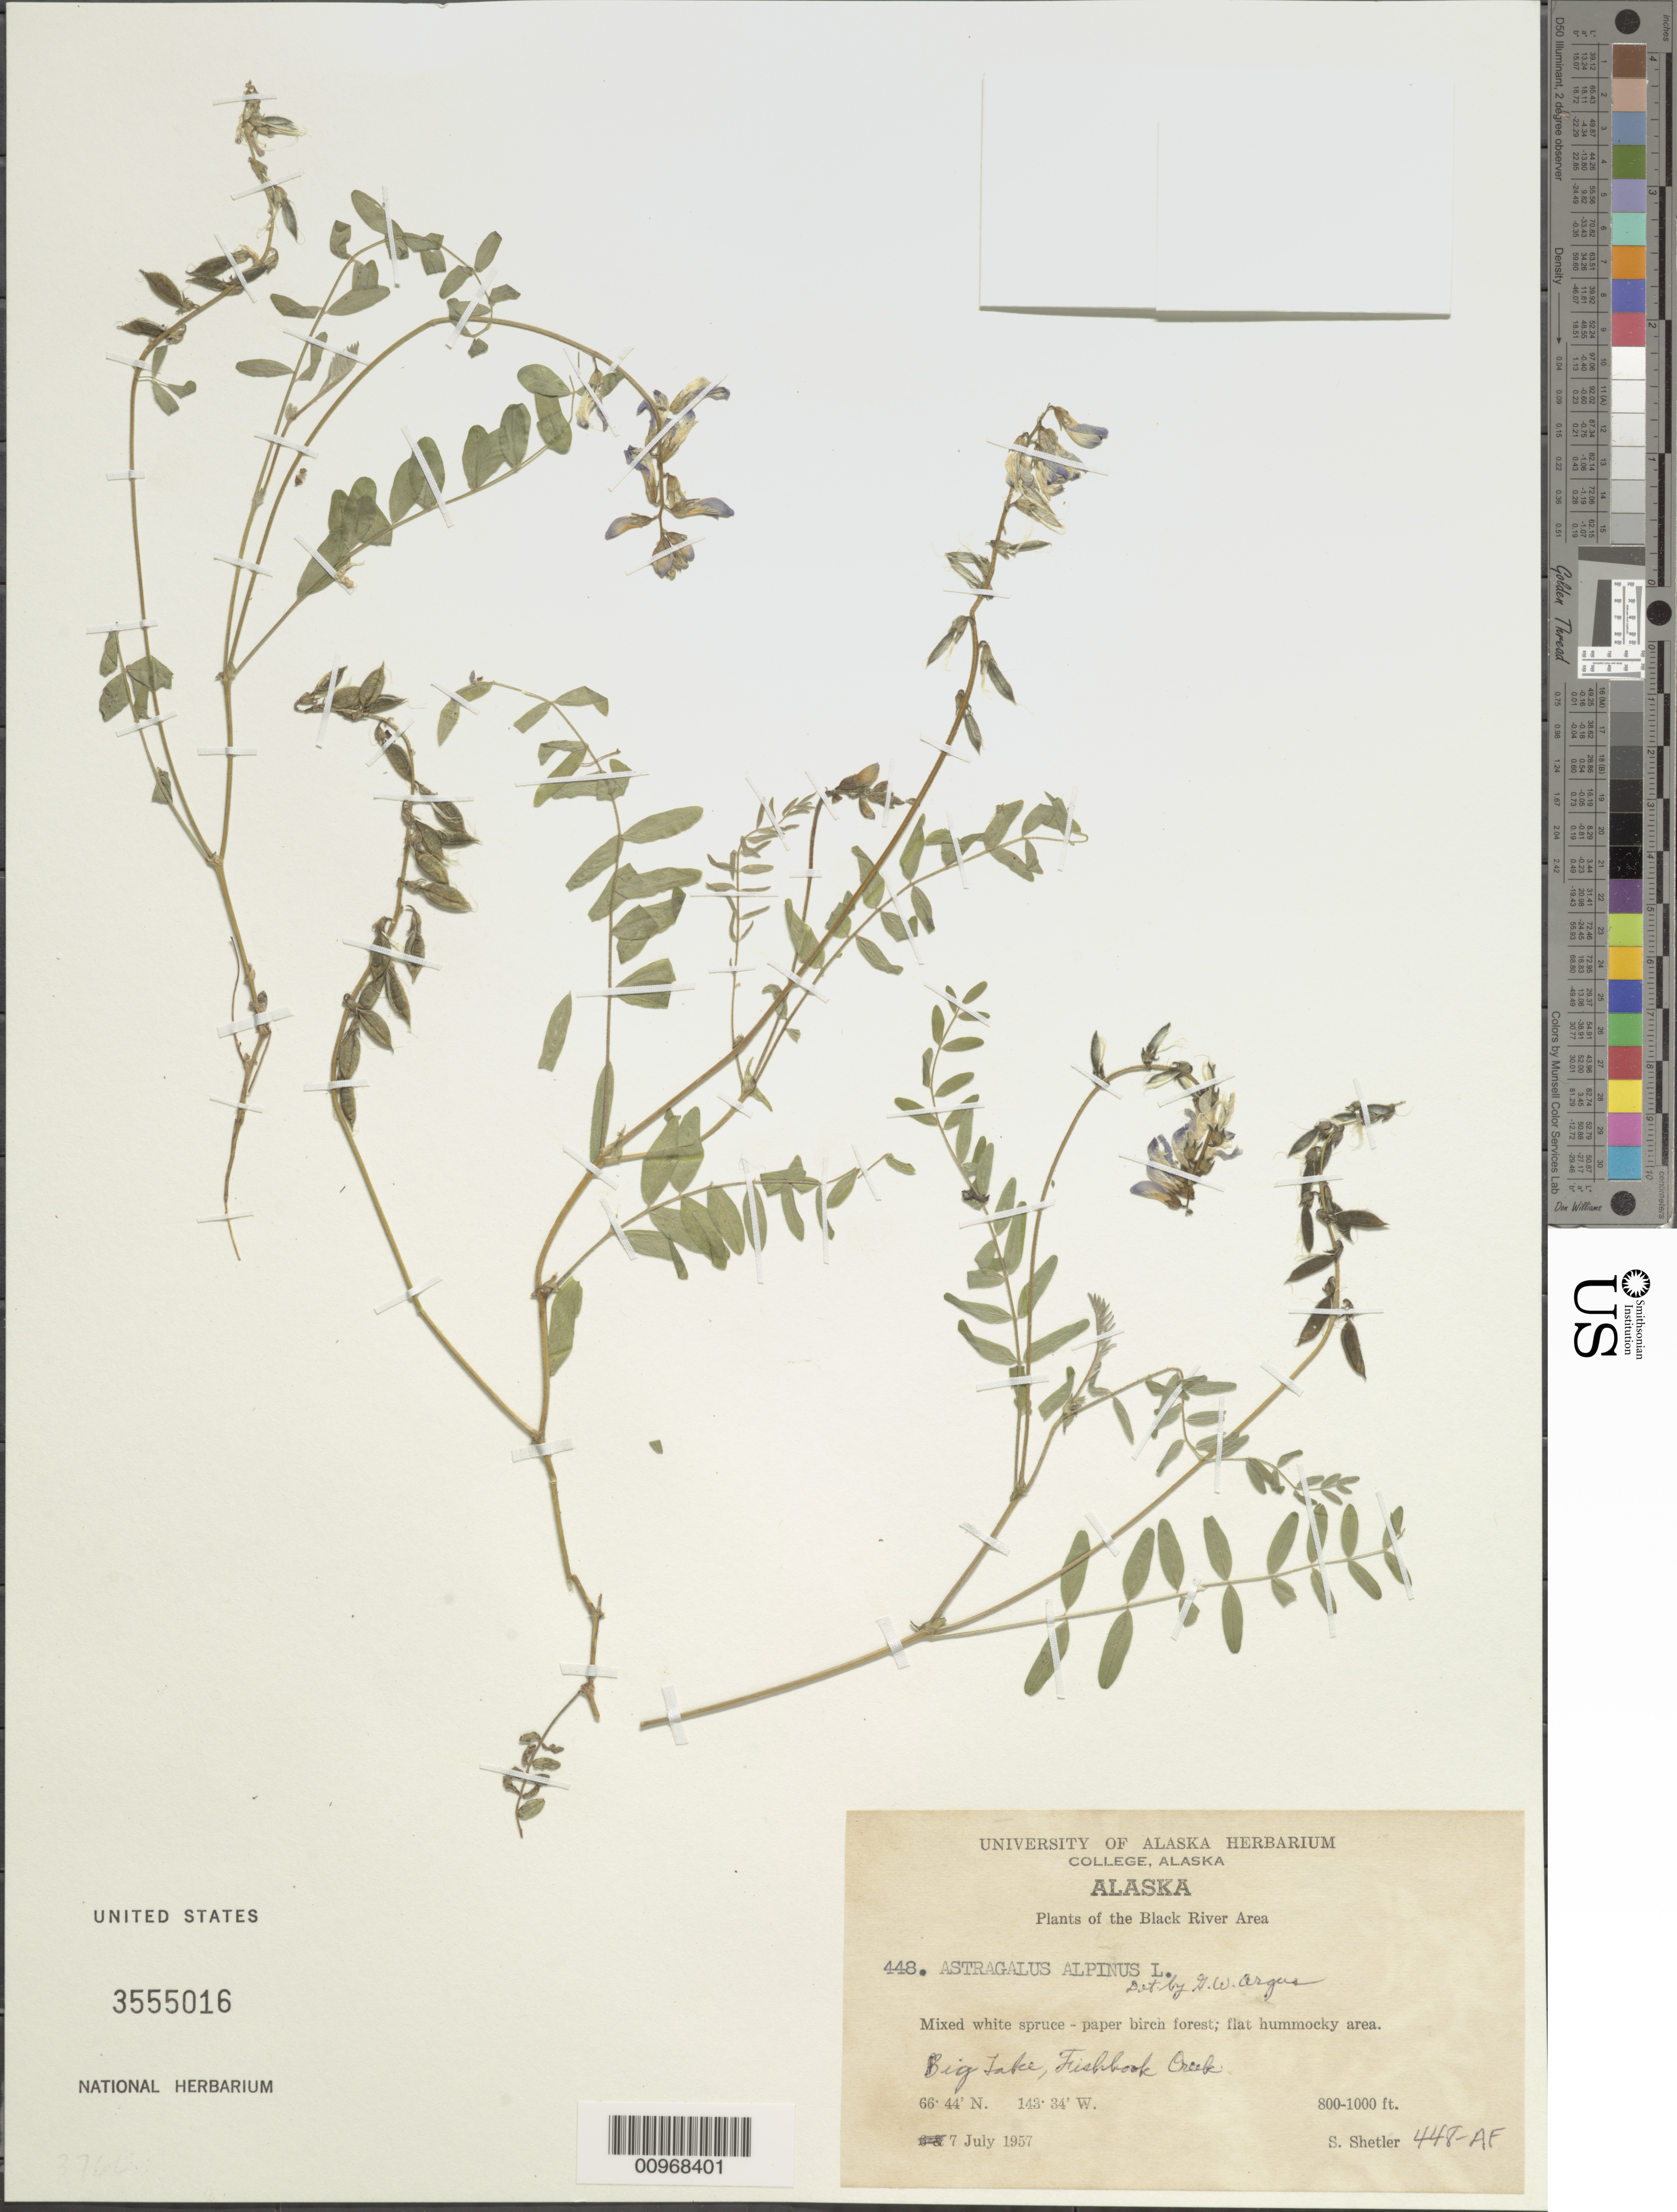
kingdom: Plantae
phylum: Tracheophyta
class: Magnoliopsida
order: Fabales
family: Fabaceae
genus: Astragalus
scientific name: Astragalus alpinus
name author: L.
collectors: S. Shetler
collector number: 448-AF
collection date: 1957-07-07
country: United States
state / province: Alaska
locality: Black River Area, Big Lake, Fishhook Creek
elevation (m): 244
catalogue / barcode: US 3555016